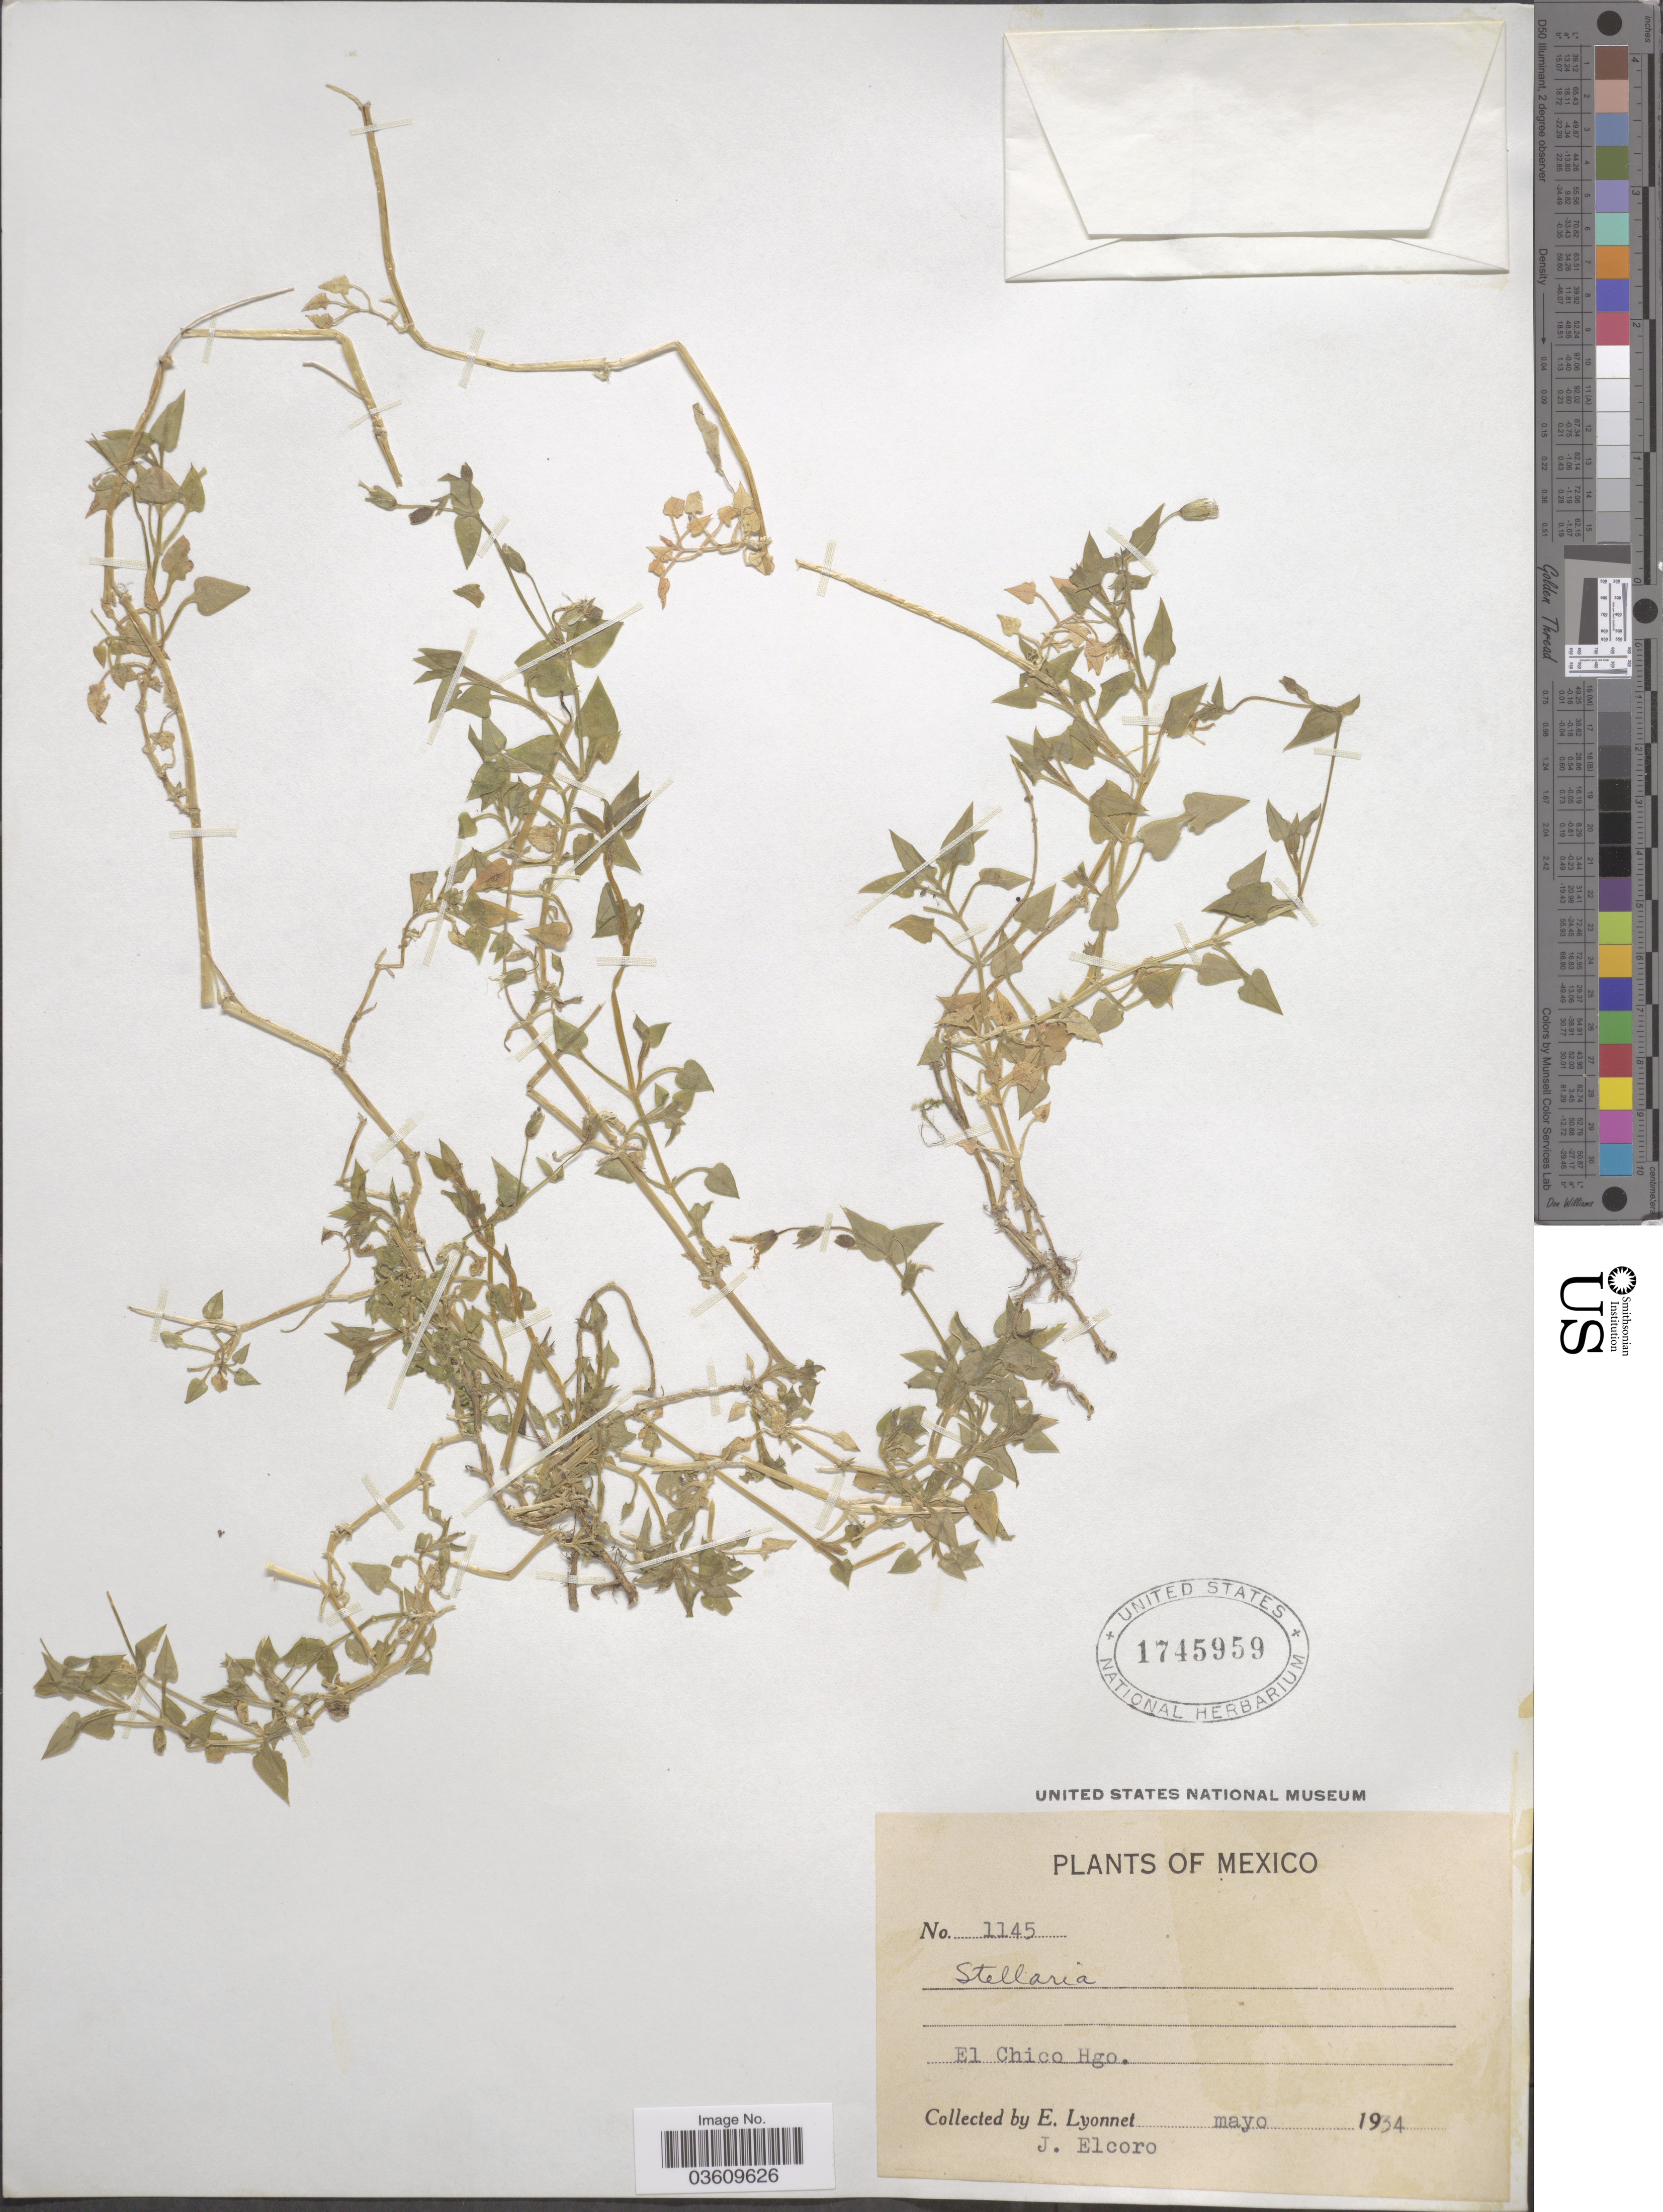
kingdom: Plantae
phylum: Tracheophyta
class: Magnoliopsida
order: Caryophyllales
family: Caryophyllaceae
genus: Stellaria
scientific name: Stellaria cuspidata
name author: Willd. ex Schltdl.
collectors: E. Lyonnet & J. Elcoro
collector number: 1145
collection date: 1934-05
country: Mexico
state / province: Hidalgo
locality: El Chico.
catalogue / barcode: US 1745959